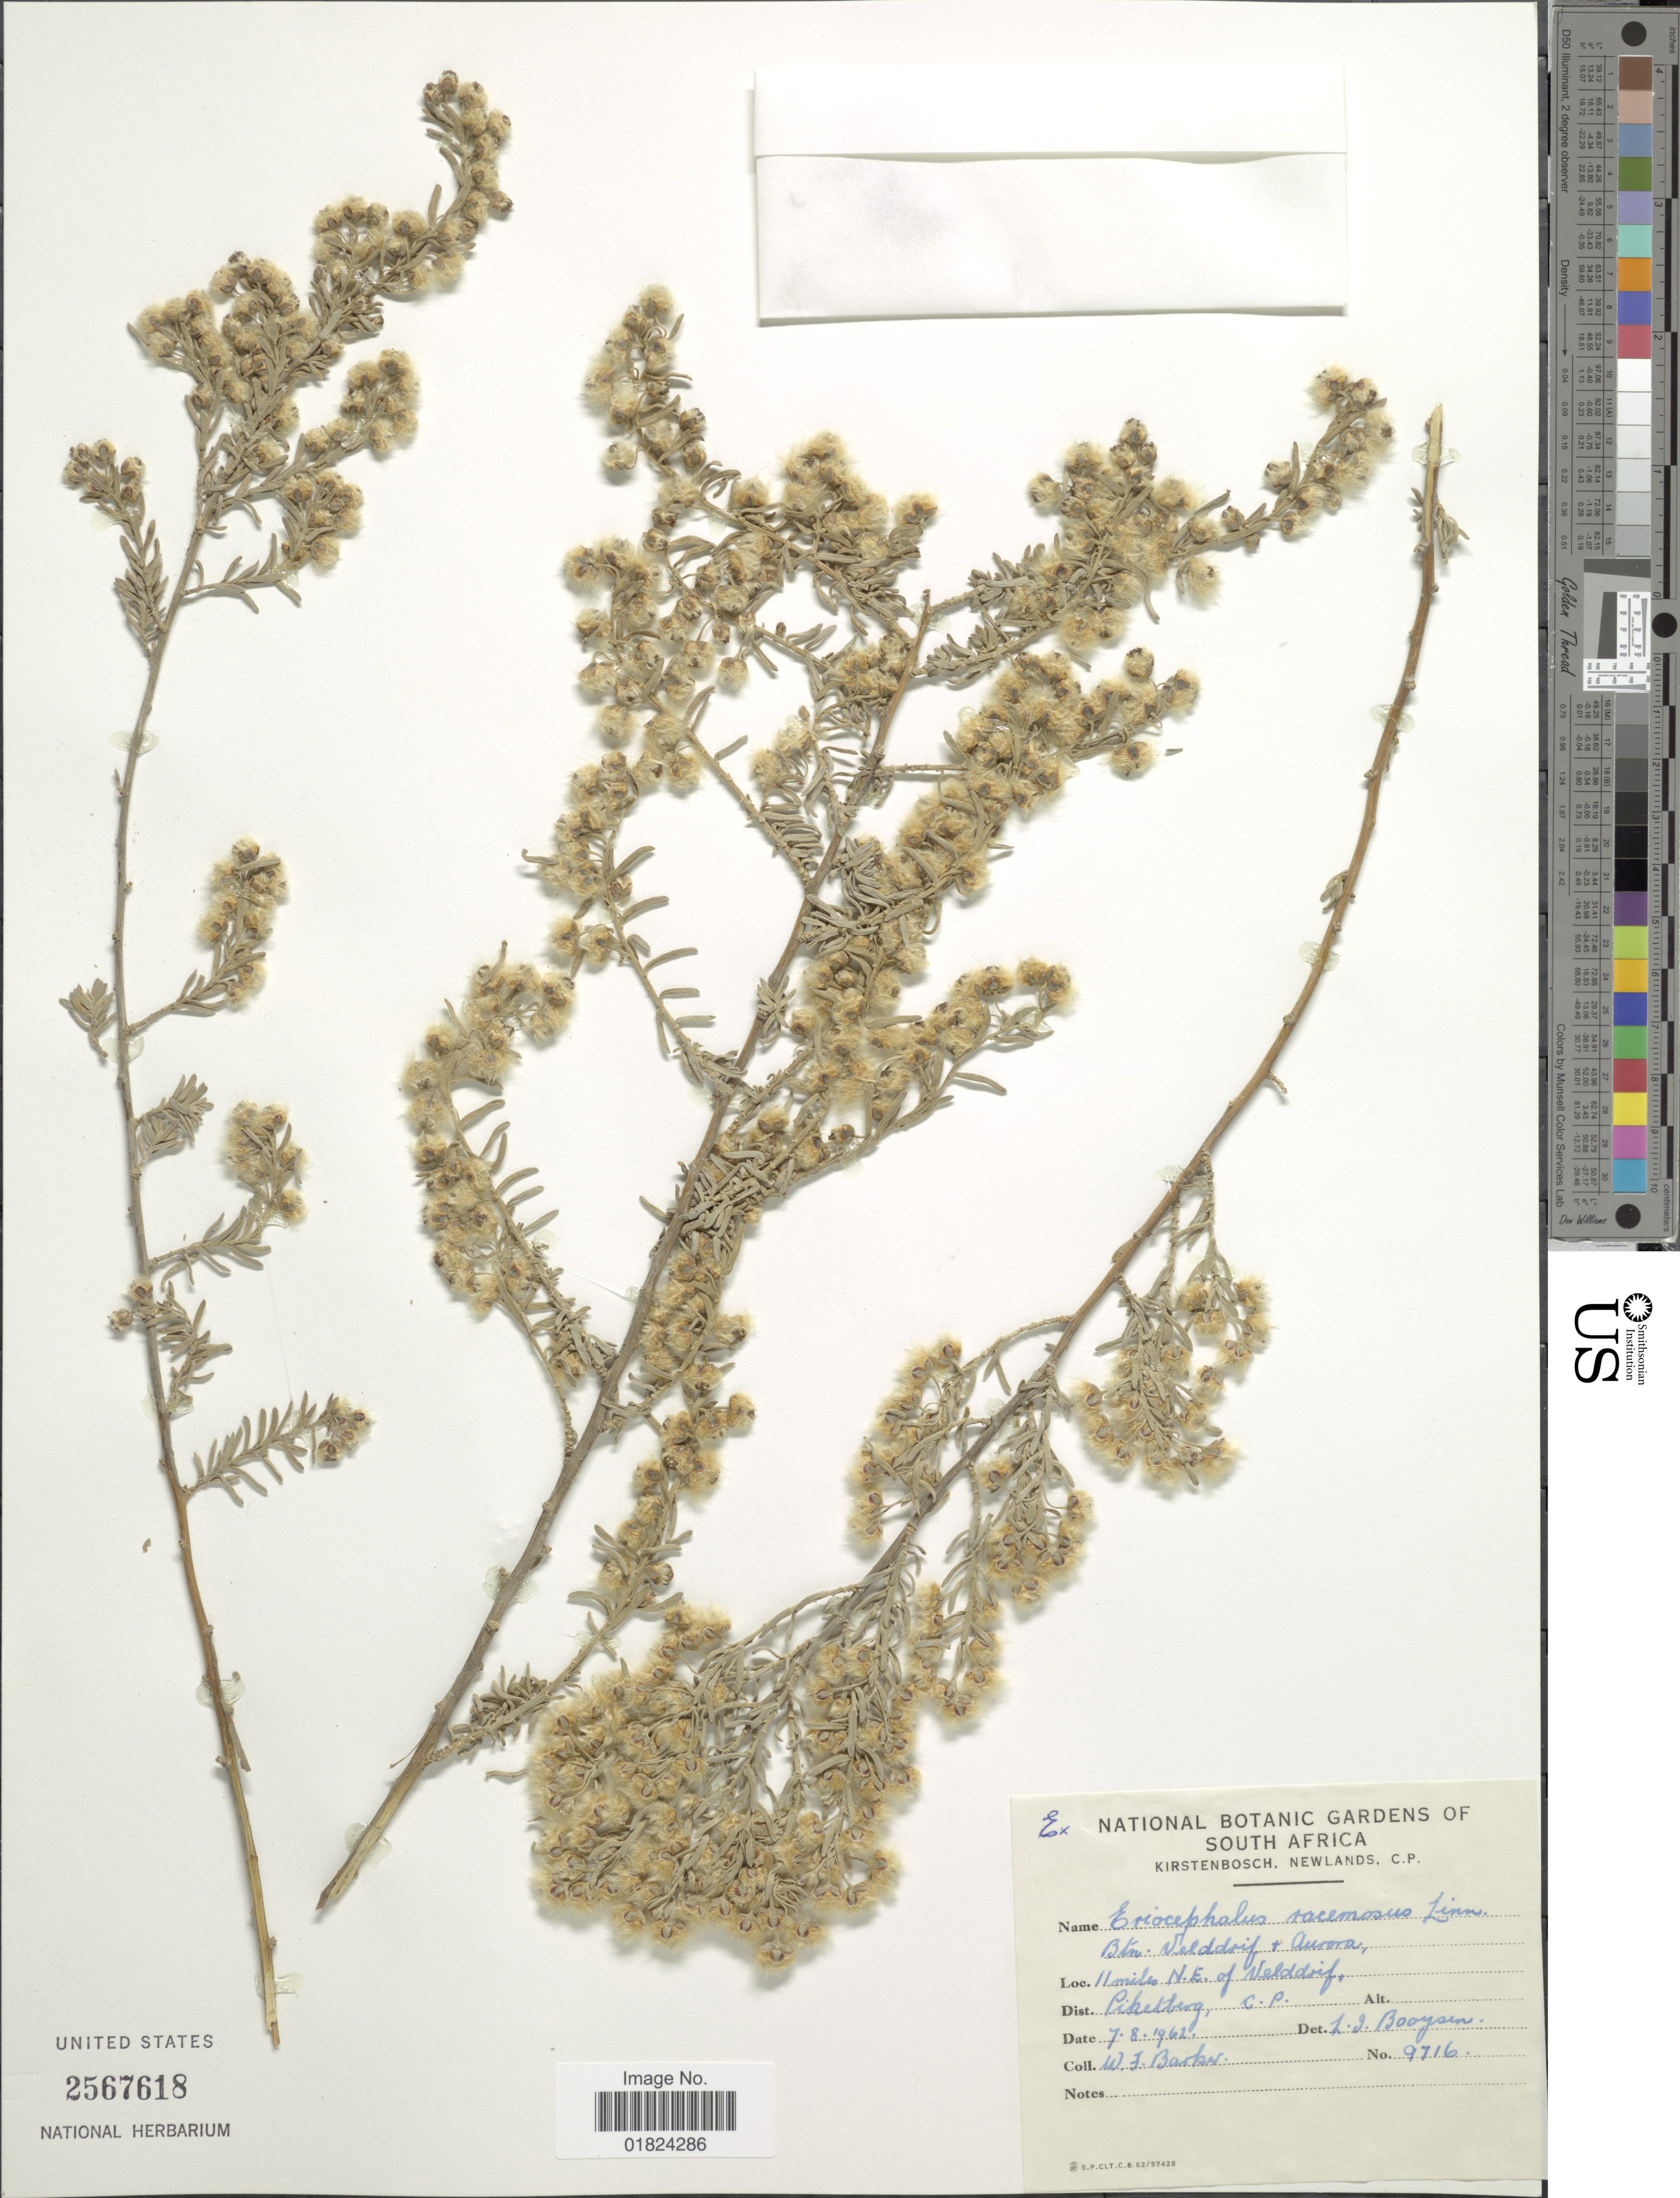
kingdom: Plantae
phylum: Tracheophyta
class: Magnoliopsida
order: Asterales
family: Asteraceae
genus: Eriocephalus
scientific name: Eriocephalus racemosus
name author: L.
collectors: W. F. Barker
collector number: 9716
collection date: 1962-08-07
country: South Africa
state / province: Western Cape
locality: Btn. Velddrif + Aurora,11 miles NE of Velddrif, Dist. Piketberg.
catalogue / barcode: US 2567618